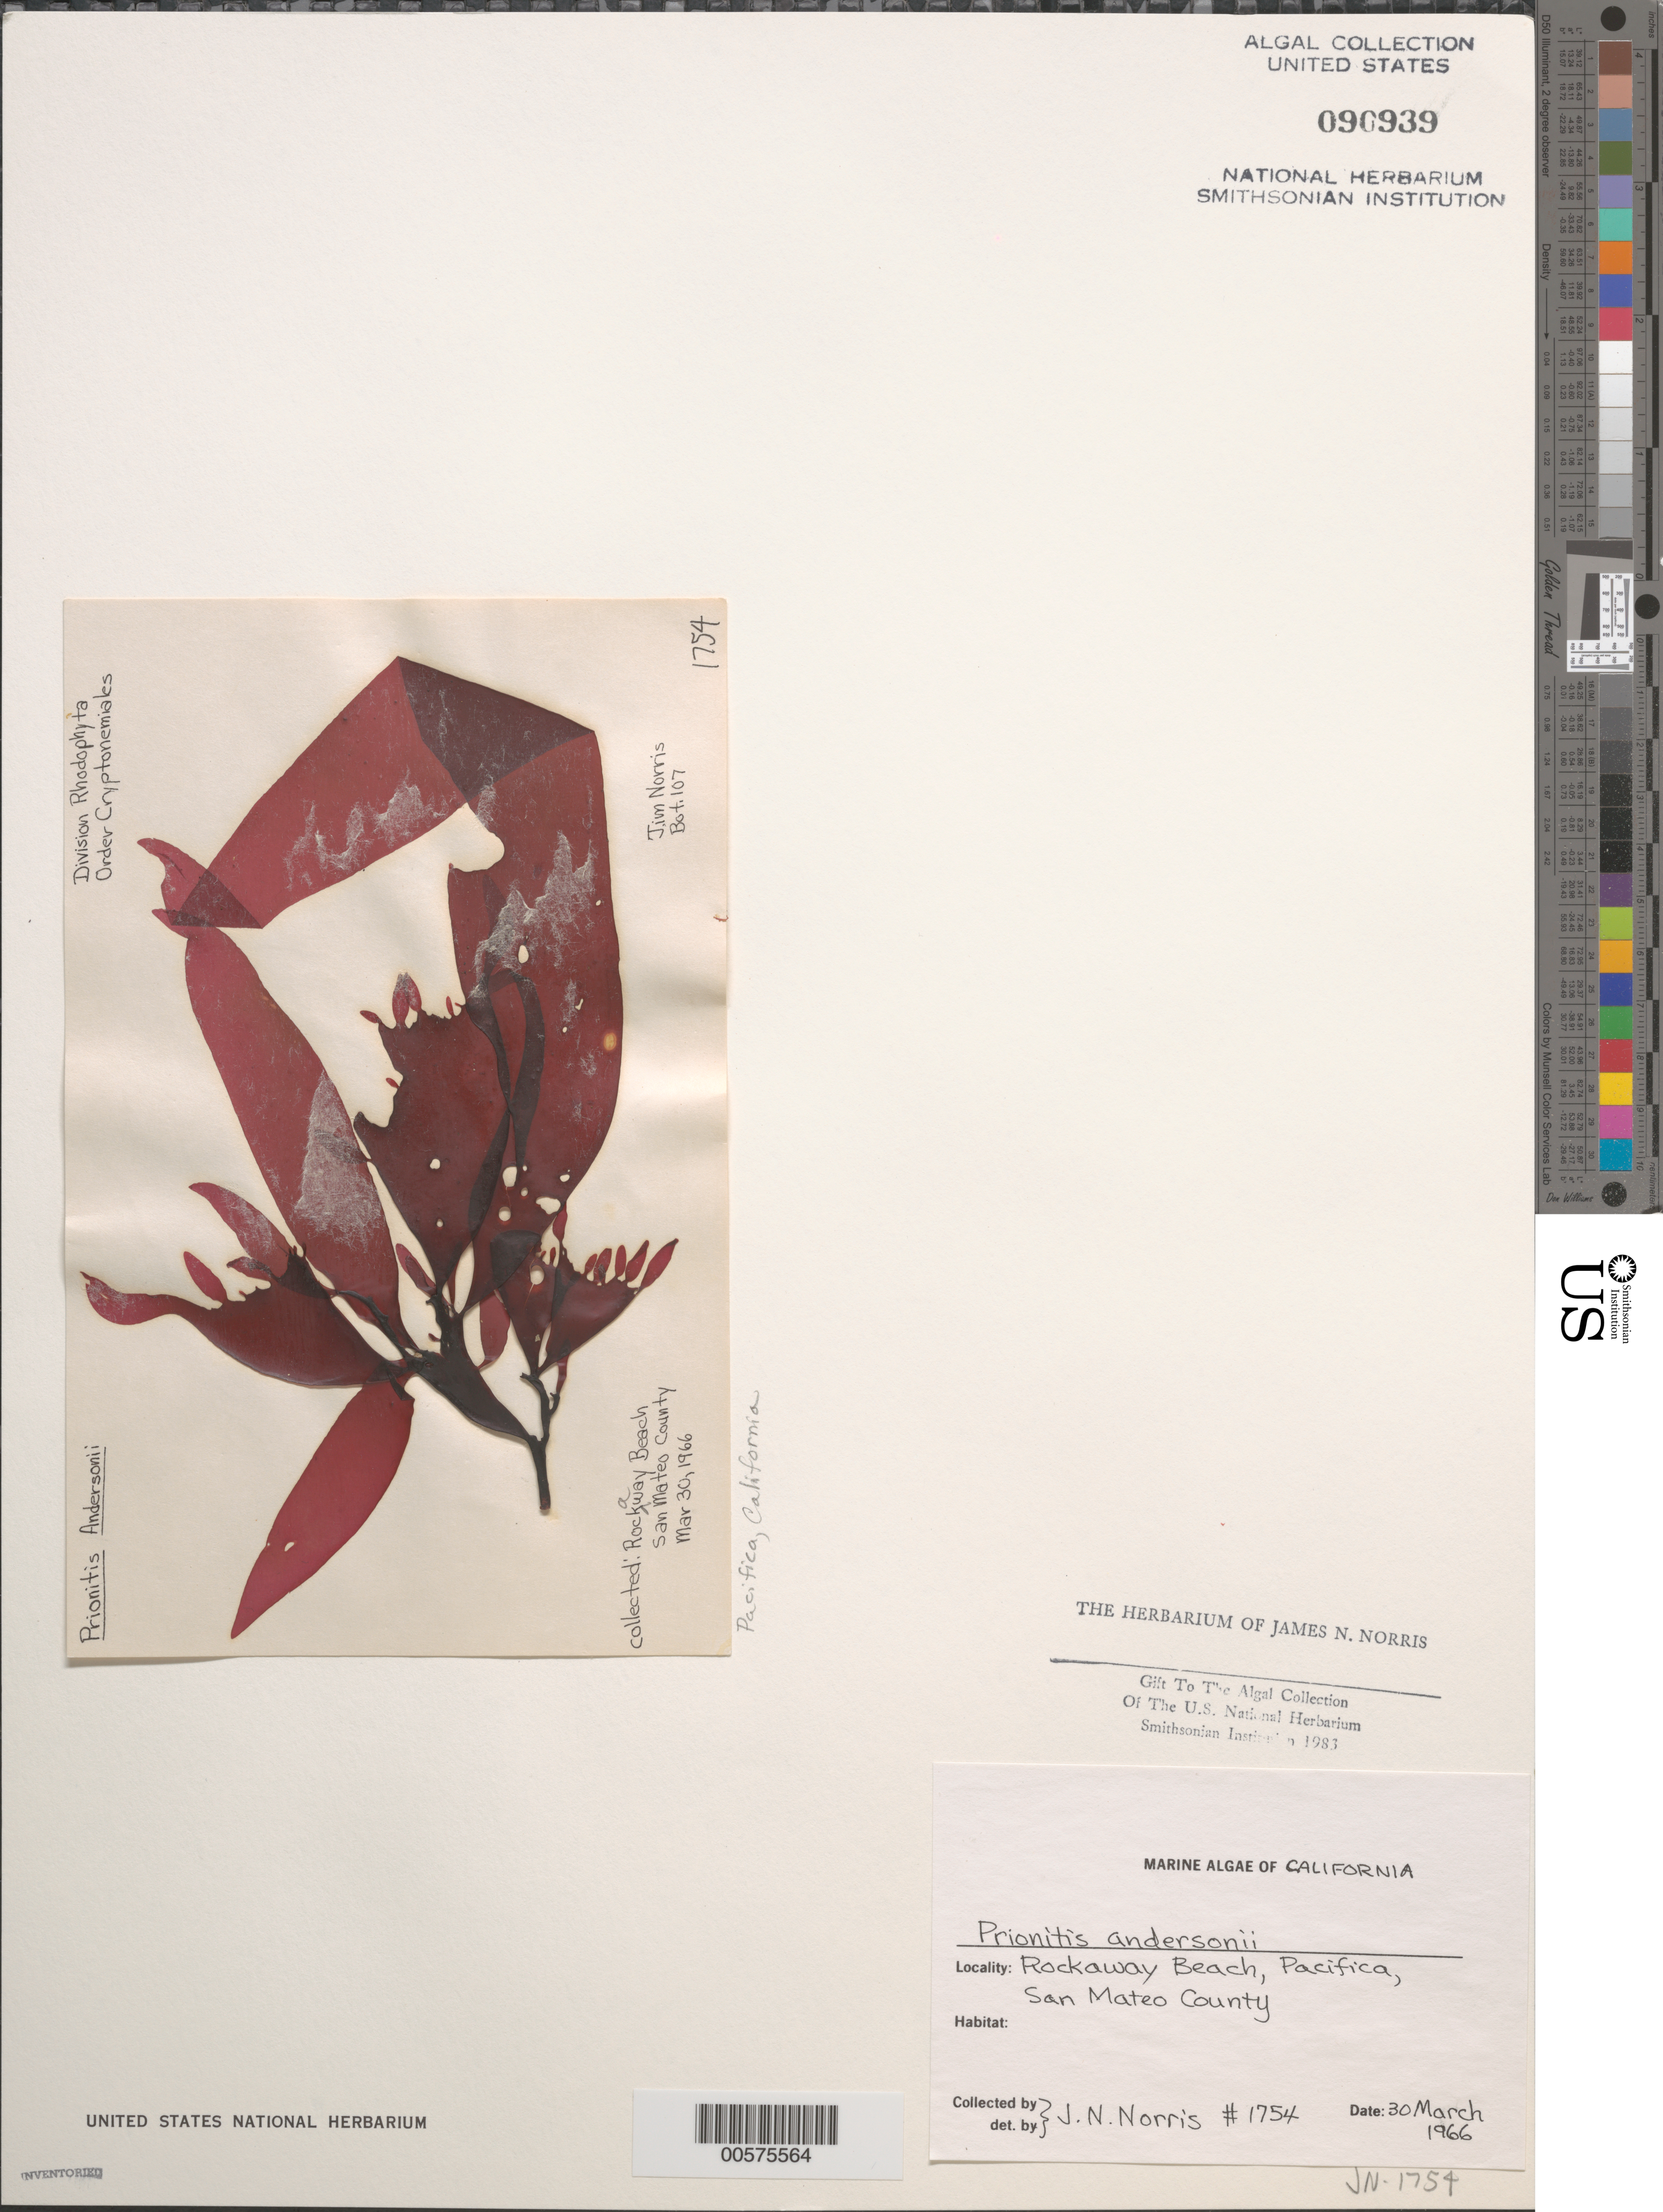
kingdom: Plantae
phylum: Rhodophyta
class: Florideophyceae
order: Cryptonemiales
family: Cryptonemiaceae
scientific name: Prionitis sternbergii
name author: (C. Agardh) J. Agardh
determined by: Algae name updating Project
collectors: J. N. Norris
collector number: JN-1754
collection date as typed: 30 Mar 1966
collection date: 1966-03-30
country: United States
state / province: California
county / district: San Mateo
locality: Rockaway Beach, Pacifica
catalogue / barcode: US 90939